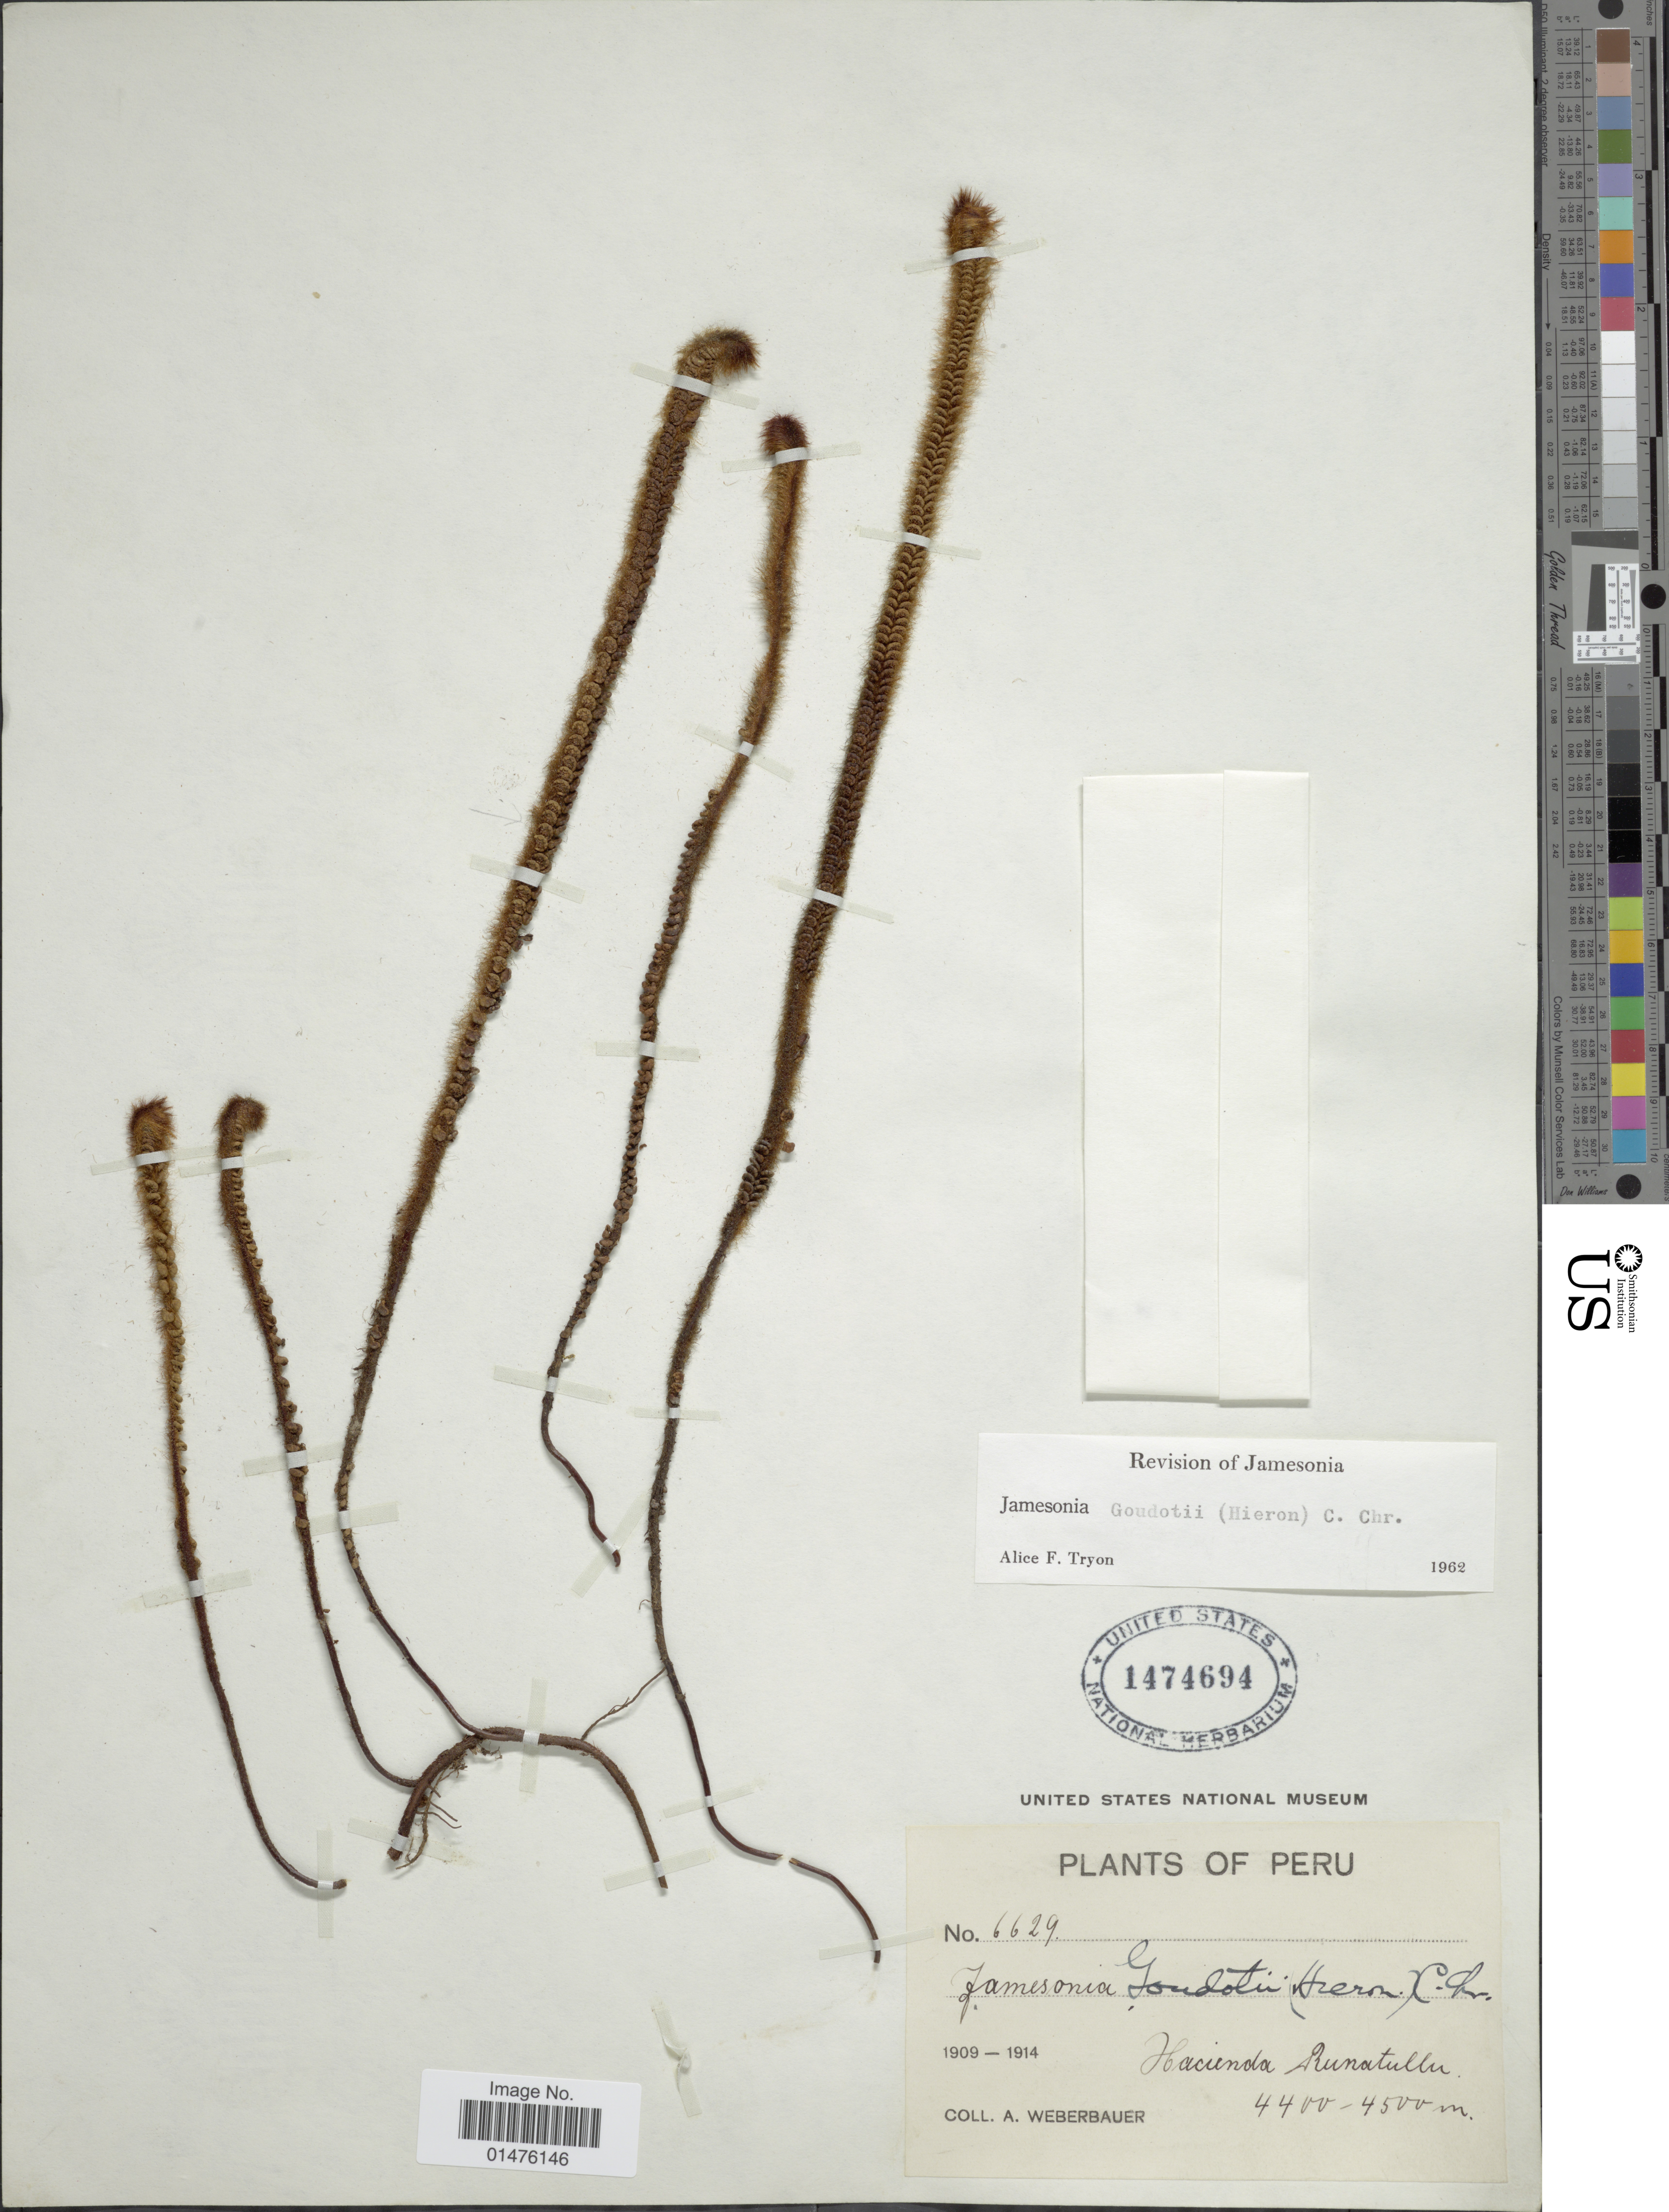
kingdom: Plantae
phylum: Tracheophyta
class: Polypodiopsida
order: Polypodiales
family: Pteridaceae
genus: Jamesonia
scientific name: Jamesonia goudotii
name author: (Hieron.) C. Chr.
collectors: A. Weberbauer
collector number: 6629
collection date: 1909/1914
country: Peru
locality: Hacienda Runatullu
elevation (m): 4400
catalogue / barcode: US 1474694